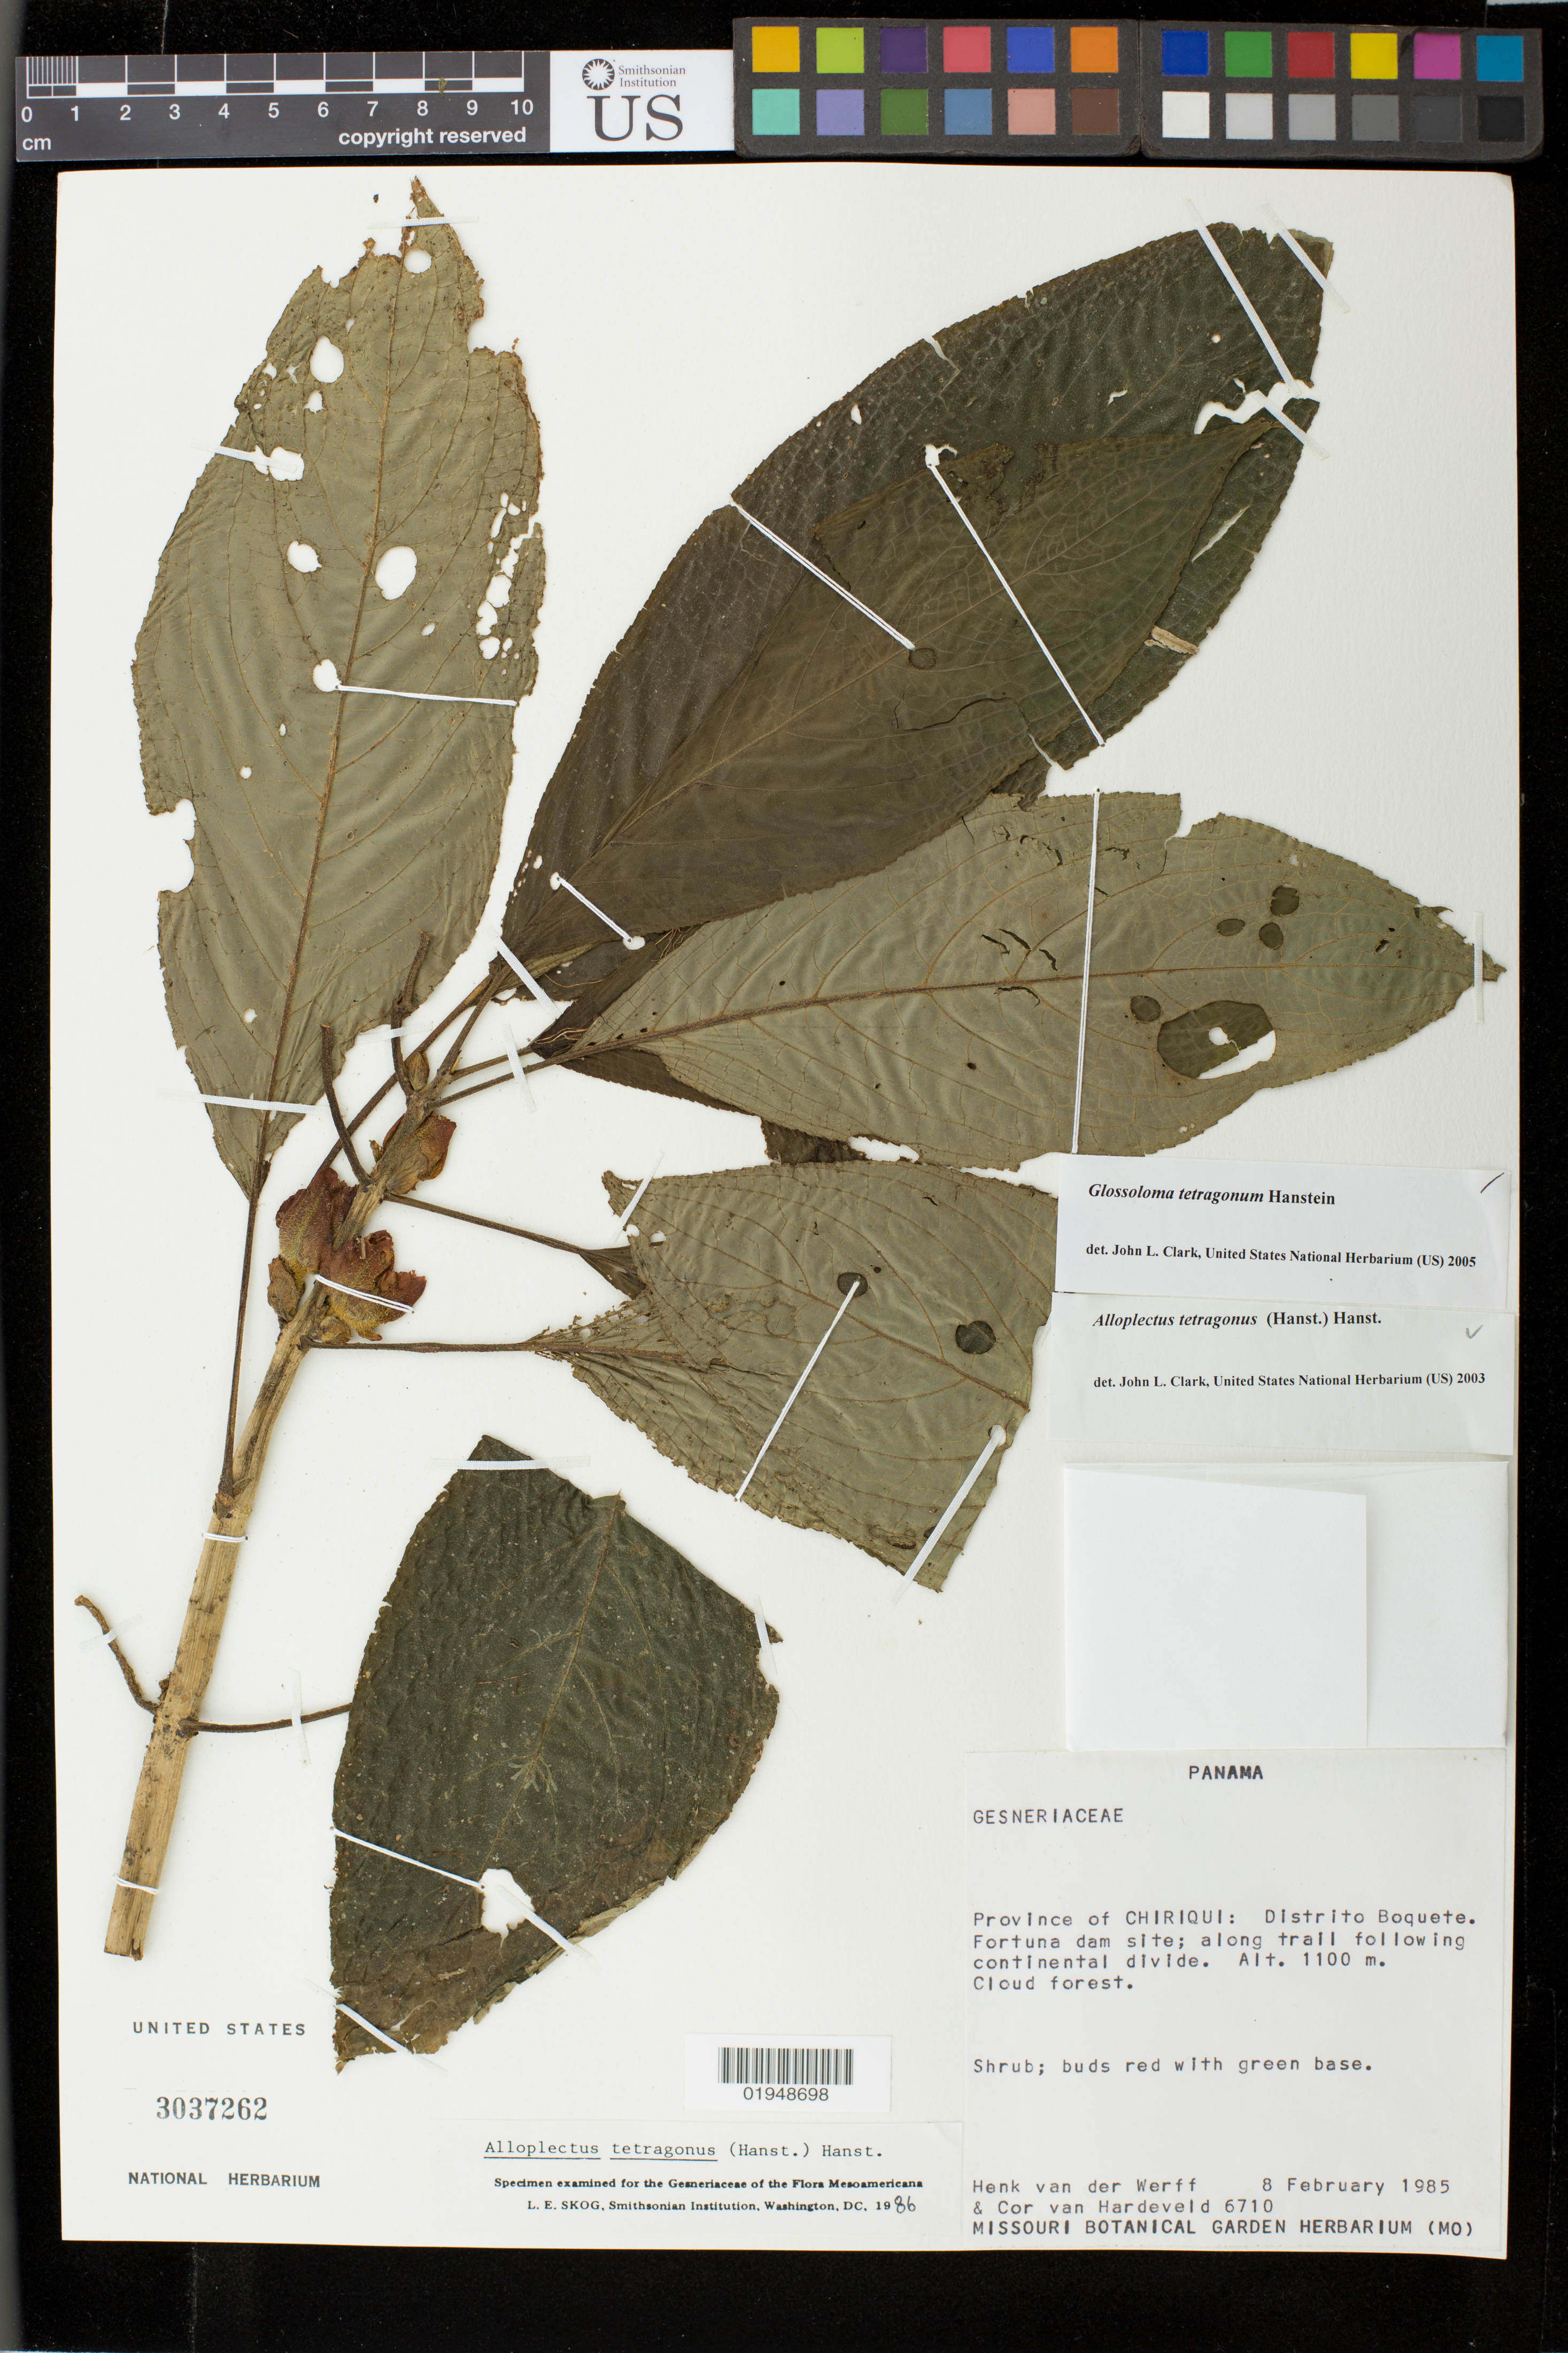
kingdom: Plantae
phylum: Tracheophyta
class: Magnoliopsida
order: Lamiales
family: Gesneriaceae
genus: Glossoloma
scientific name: Glossoloma tetragonum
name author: Hanst.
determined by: Clark, J. L., (SEL), The Marie Selby Botanical Garden (UNITED STATES)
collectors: H. van der Werff & C. Van Hardeveld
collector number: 6710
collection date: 1985-02-08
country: Panama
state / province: Chiriqui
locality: Distrito Boquete. Fortuna dam site; along trail following continental divide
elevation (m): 1100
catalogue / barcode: US 3037262